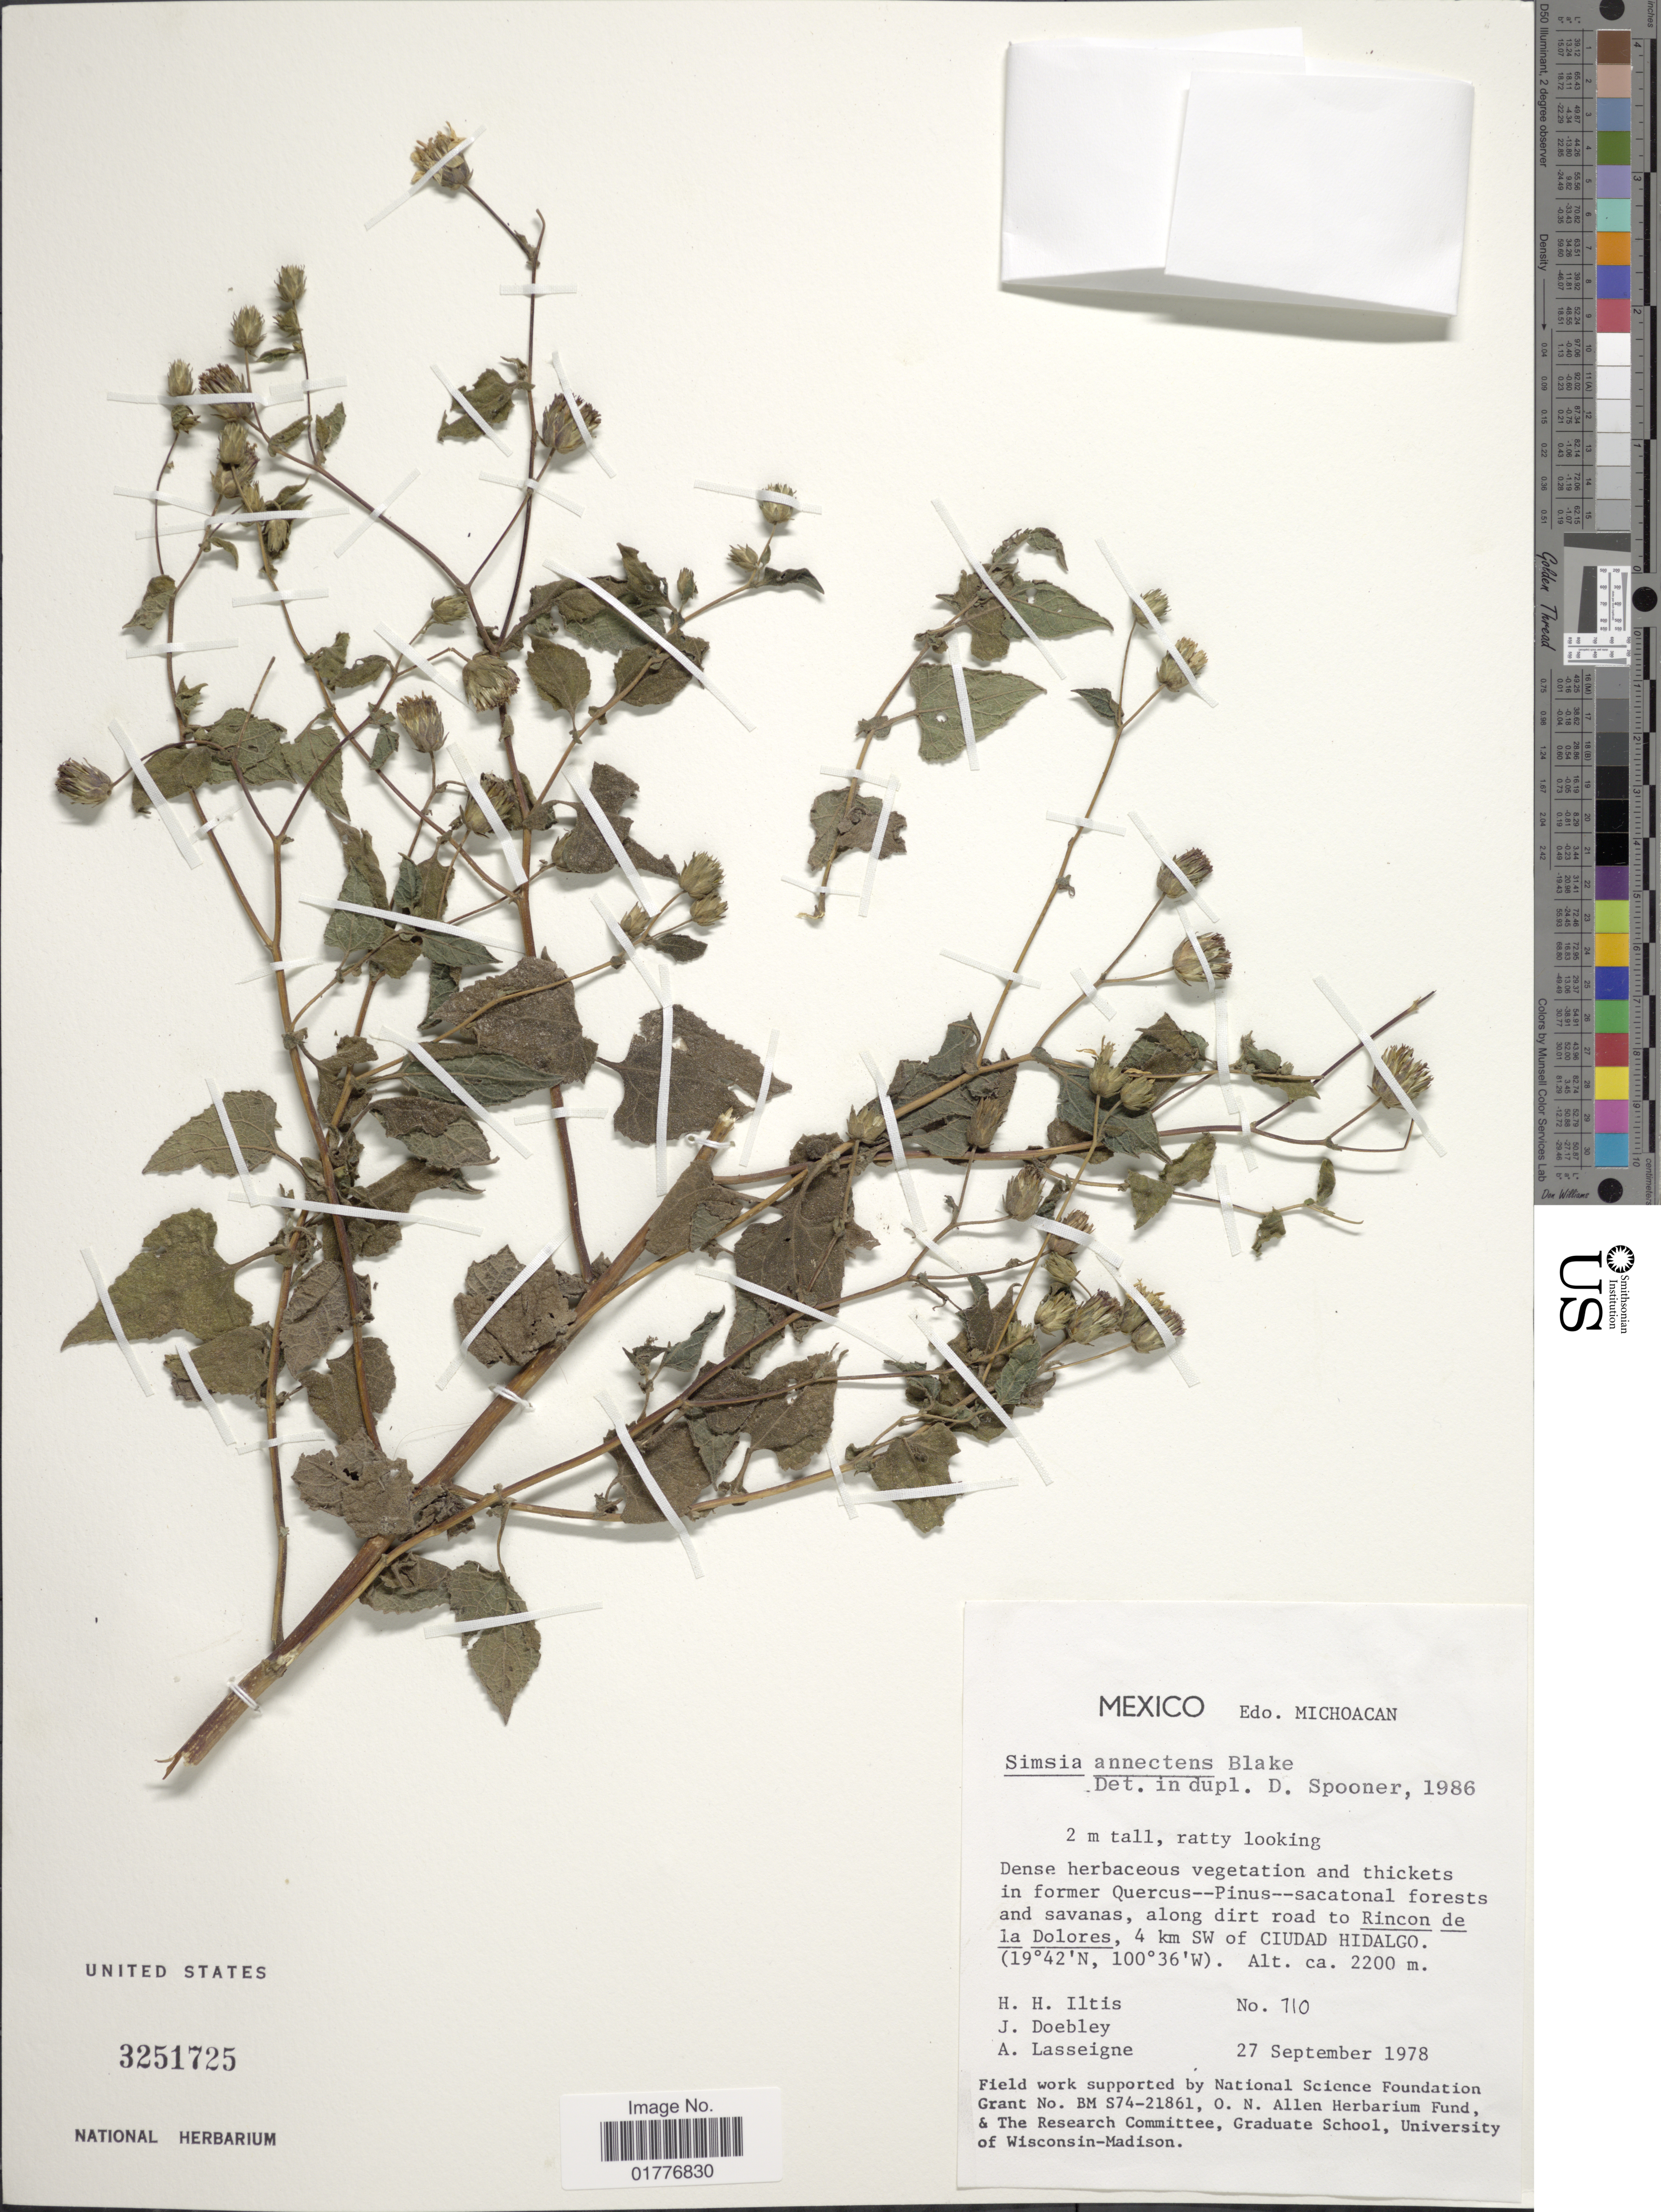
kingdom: Plantae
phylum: Tracheophyta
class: Magnoliopsida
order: Asterales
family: Asteraceae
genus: Simsia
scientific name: Simsia annectens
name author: S.F. Blake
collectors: H. H. Iltis, J. Doebley & A. Lasseigne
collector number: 110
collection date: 1978-09-27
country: Mexico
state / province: Michoacán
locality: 4 km SW of Cuidad Hidalgo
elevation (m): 2200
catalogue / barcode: US 3251725